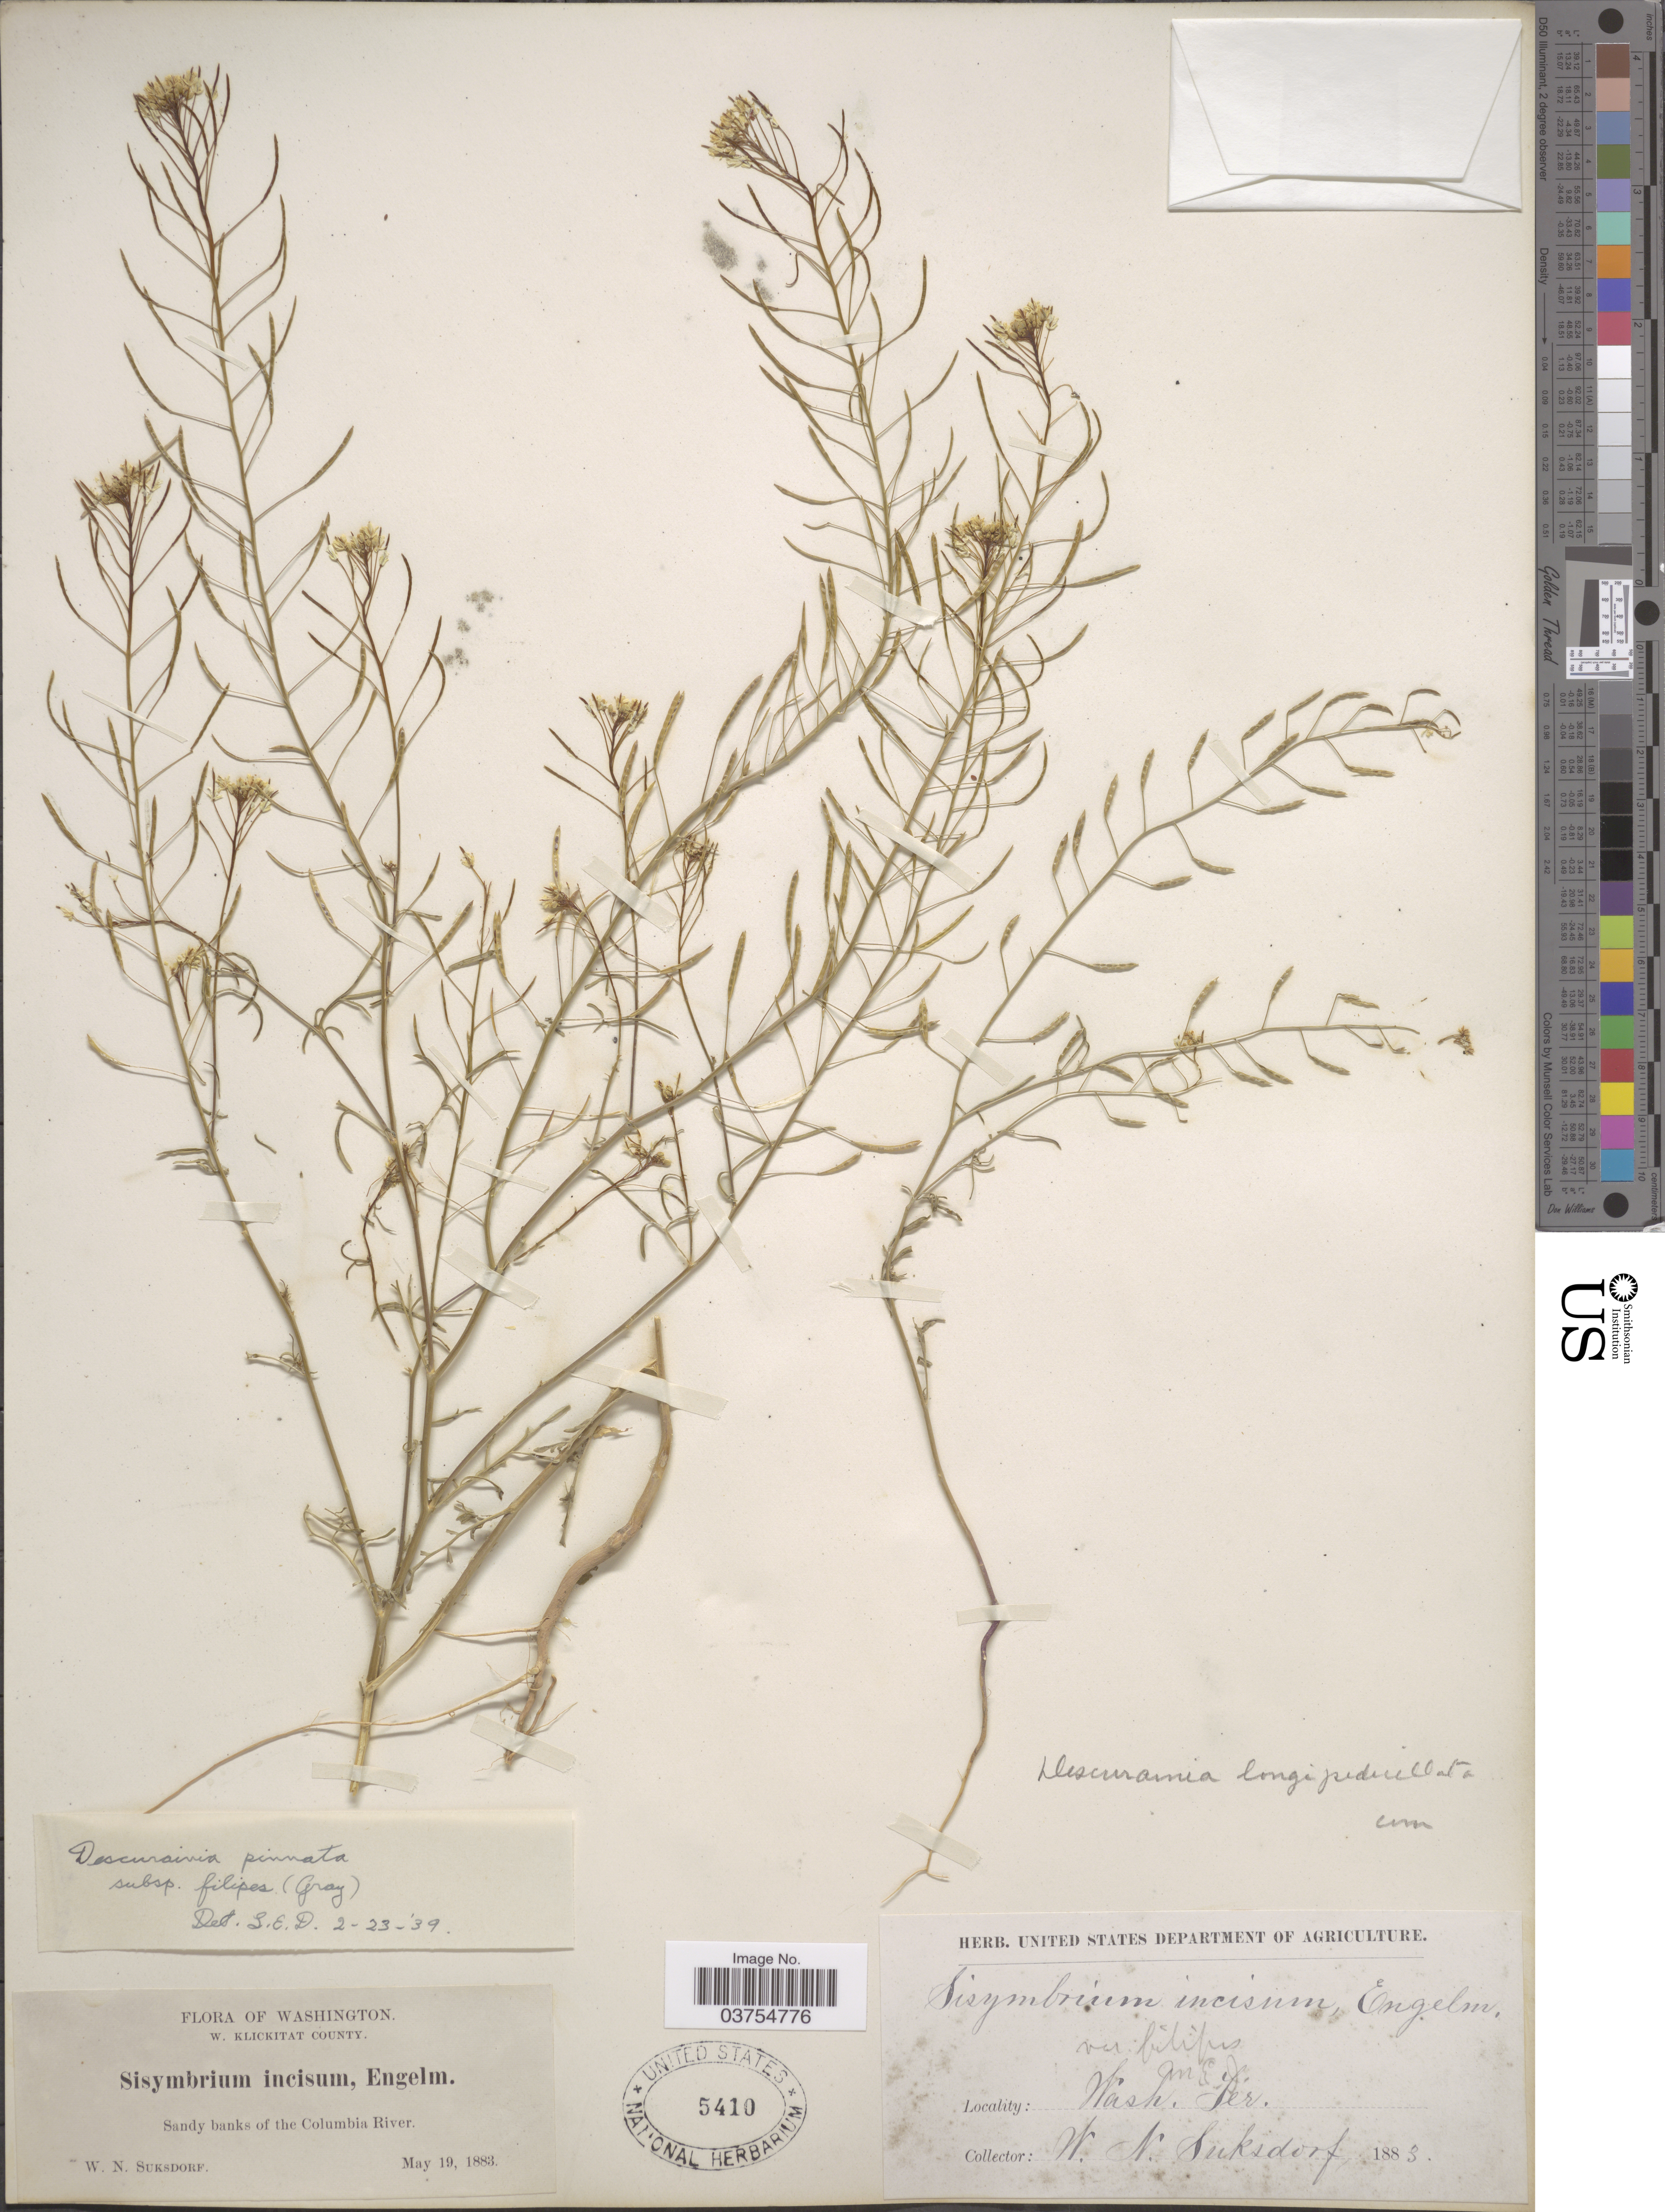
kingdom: Plantae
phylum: Tracheophyta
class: Magnoliopsida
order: Brassicales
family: Brassicaceae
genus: Descurainia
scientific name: Descurainia pinnata subsp. filipes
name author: (A. Gray) Detling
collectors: W. N. Suksdorf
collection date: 1883-05-19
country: United States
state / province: Washington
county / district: Klickitat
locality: W. Klickitat County. Sandy banks of the Columbia River.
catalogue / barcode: US 5410